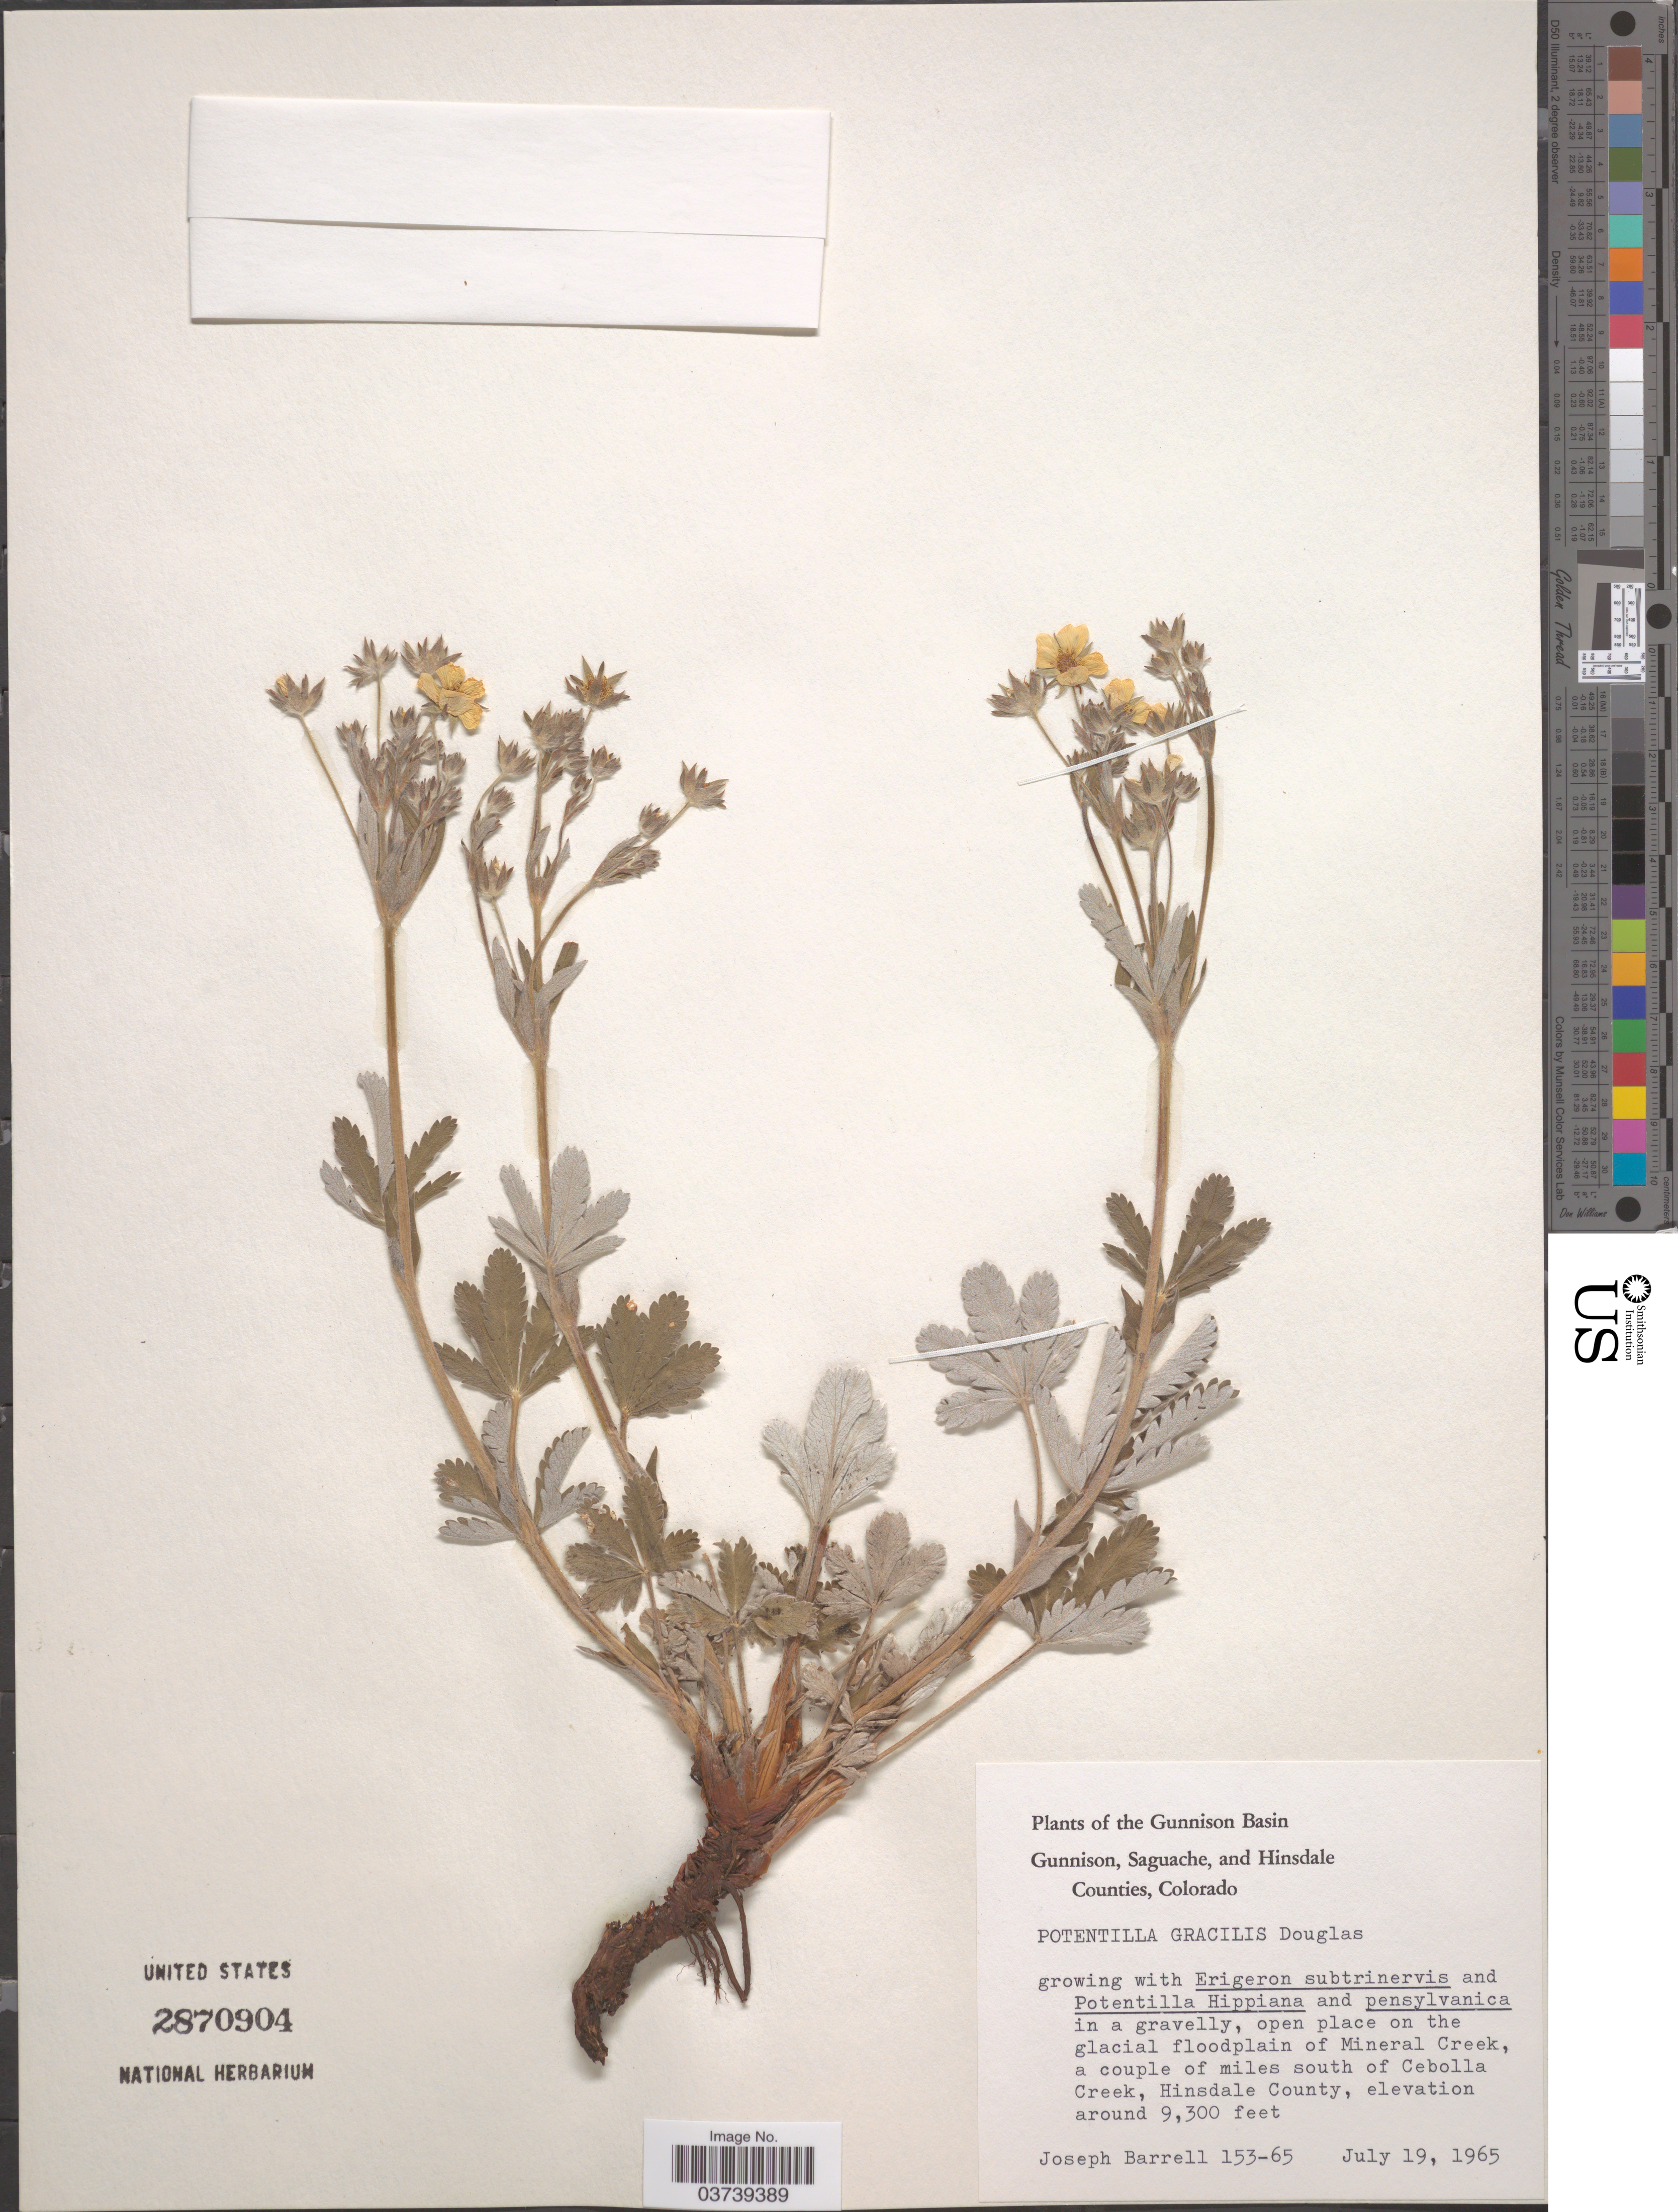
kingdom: Plantae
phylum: Tracheophyta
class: Magnoliopsida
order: Rosales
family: Rosaceae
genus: Potentilla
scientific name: Potentilla gracilis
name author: Douglas ex Hook.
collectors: J. Barrell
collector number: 153-65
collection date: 1965-07-19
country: United States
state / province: Colorado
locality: Gunnison Basin. Open place on the glacial floodplain of Mineral Creek, a couple of miles south of Cebolla Creek, Hinsdale County.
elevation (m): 2835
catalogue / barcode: US 2870904